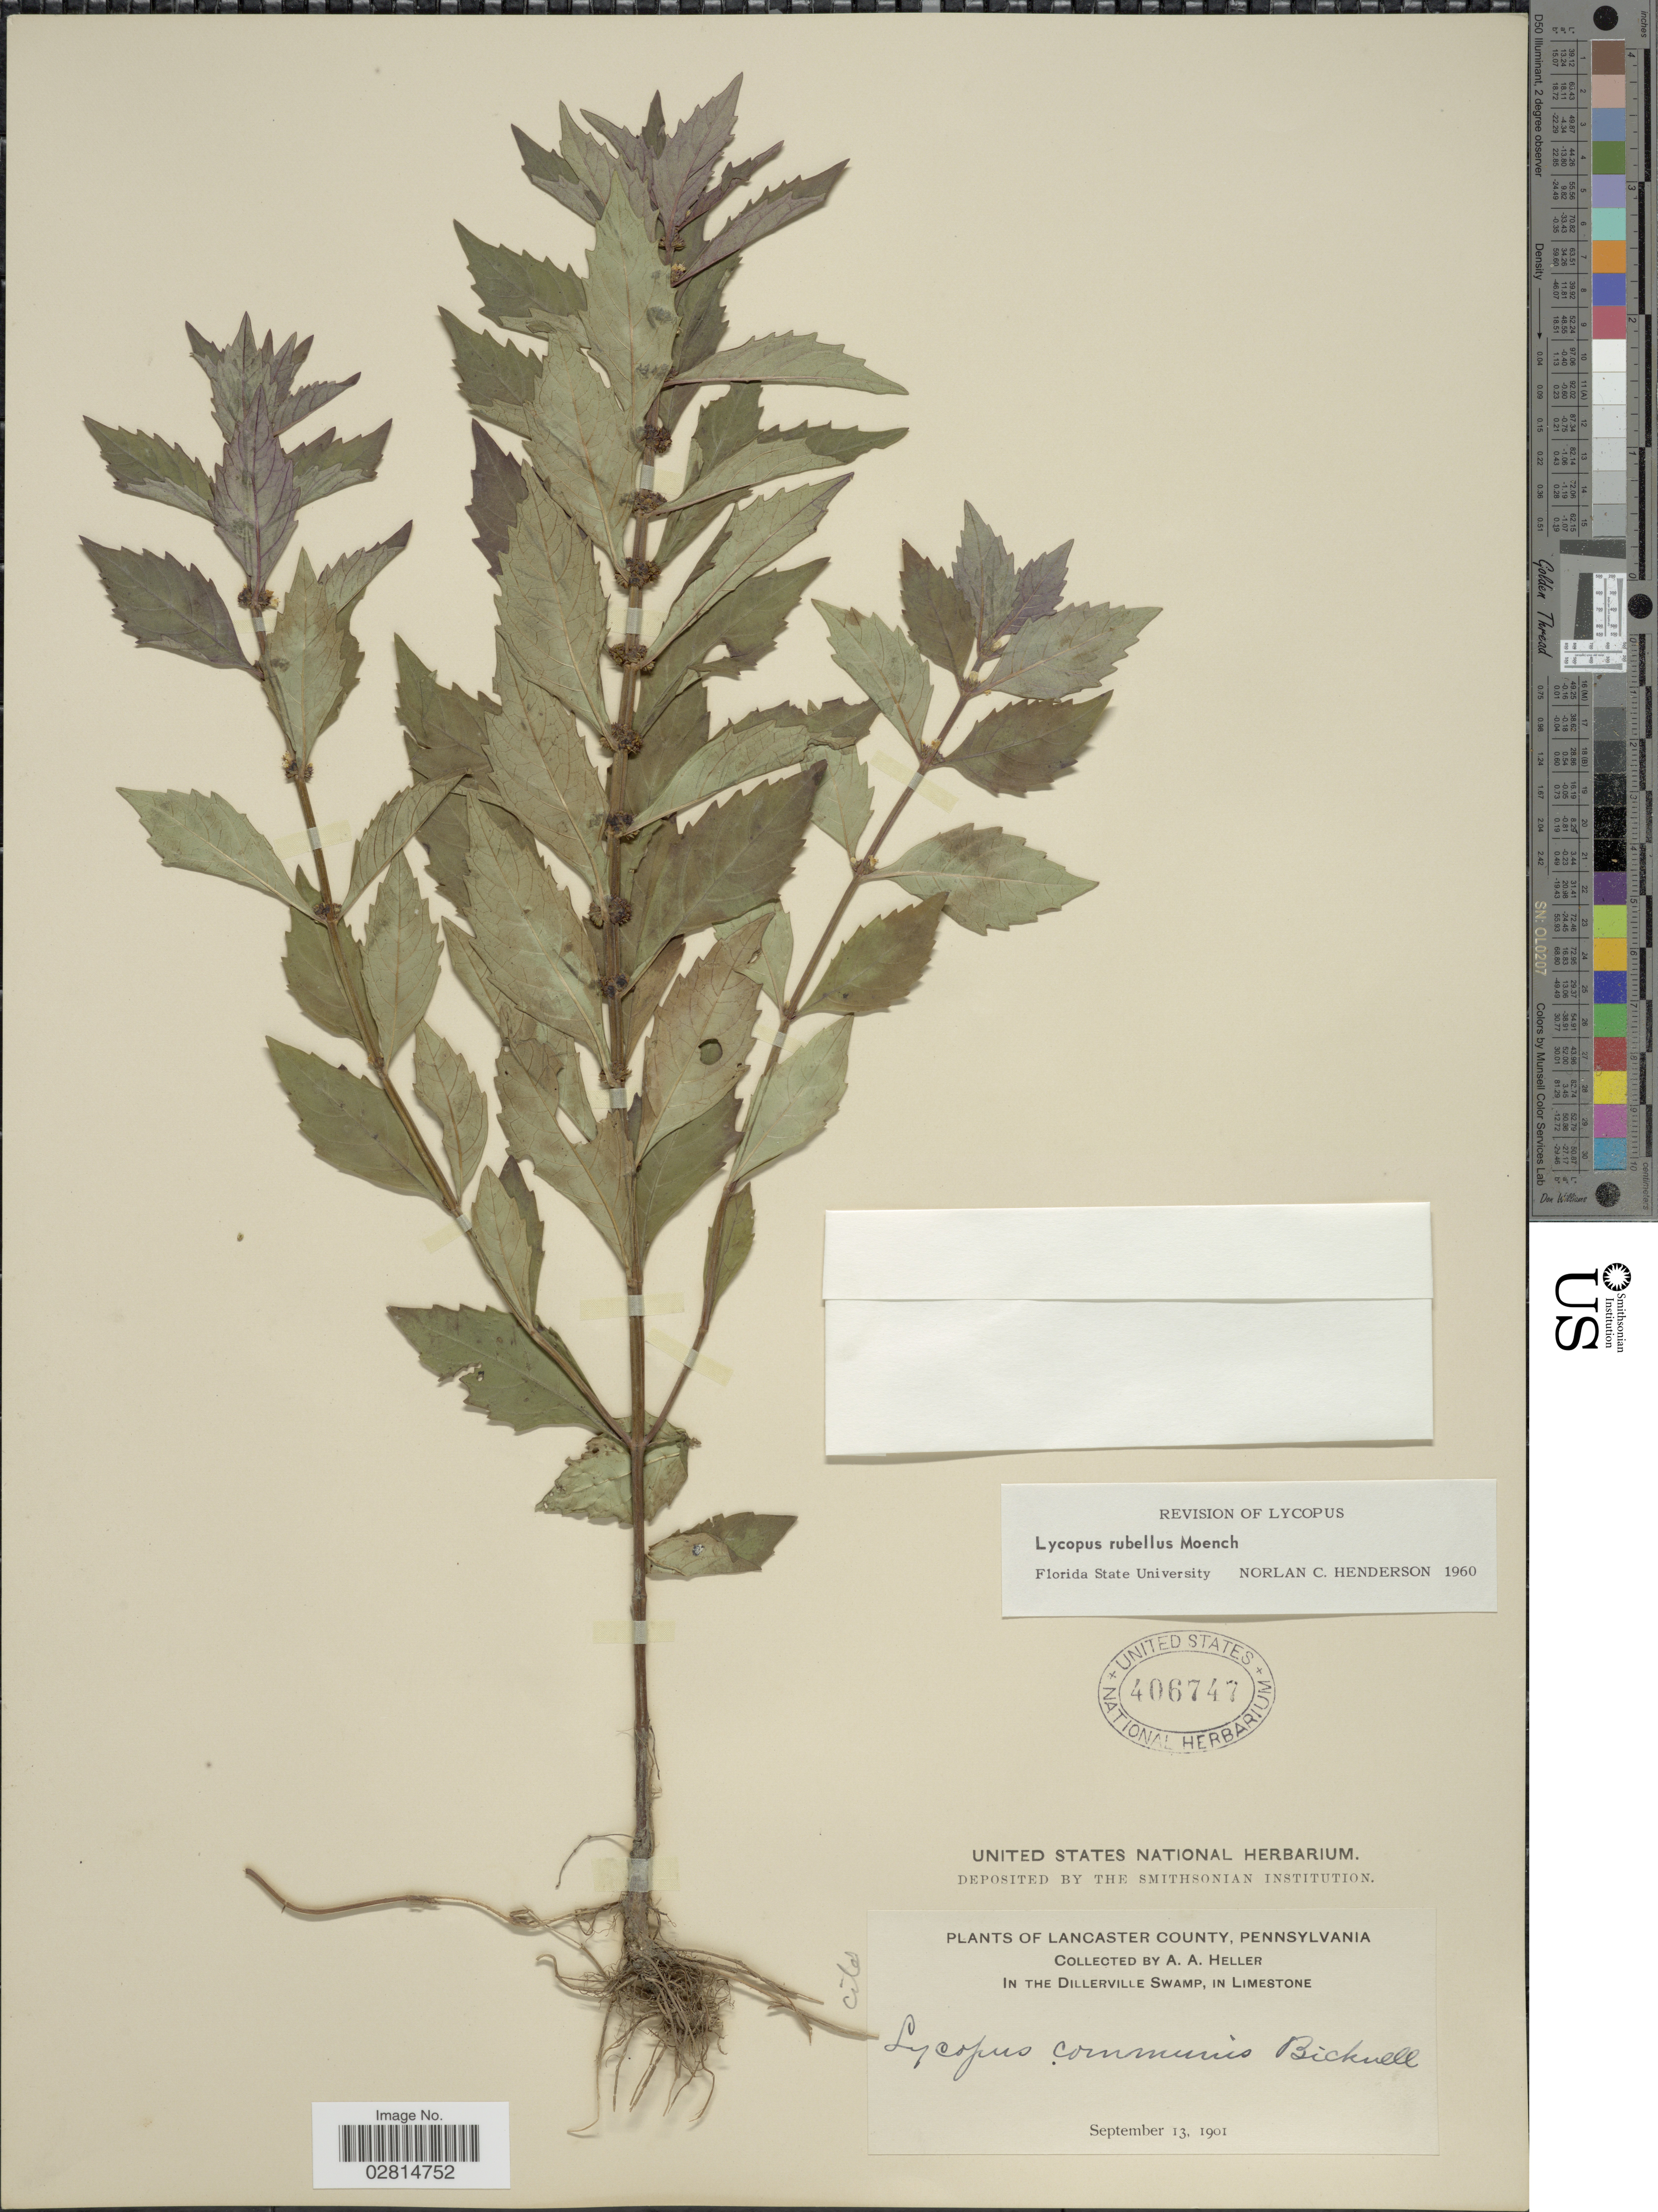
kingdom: Plantae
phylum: Tracheophyta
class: Magnoliopsida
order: Lamiales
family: Lamiaceae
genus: Lycopus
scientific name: Lycopus rubellus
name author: Moench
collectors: A. A. Heller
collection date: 1901-09-13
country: United States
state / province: Pennsylvania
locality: Lancaster County. In the Dillerville Swamp, in Limestone.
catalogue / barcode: US 406747